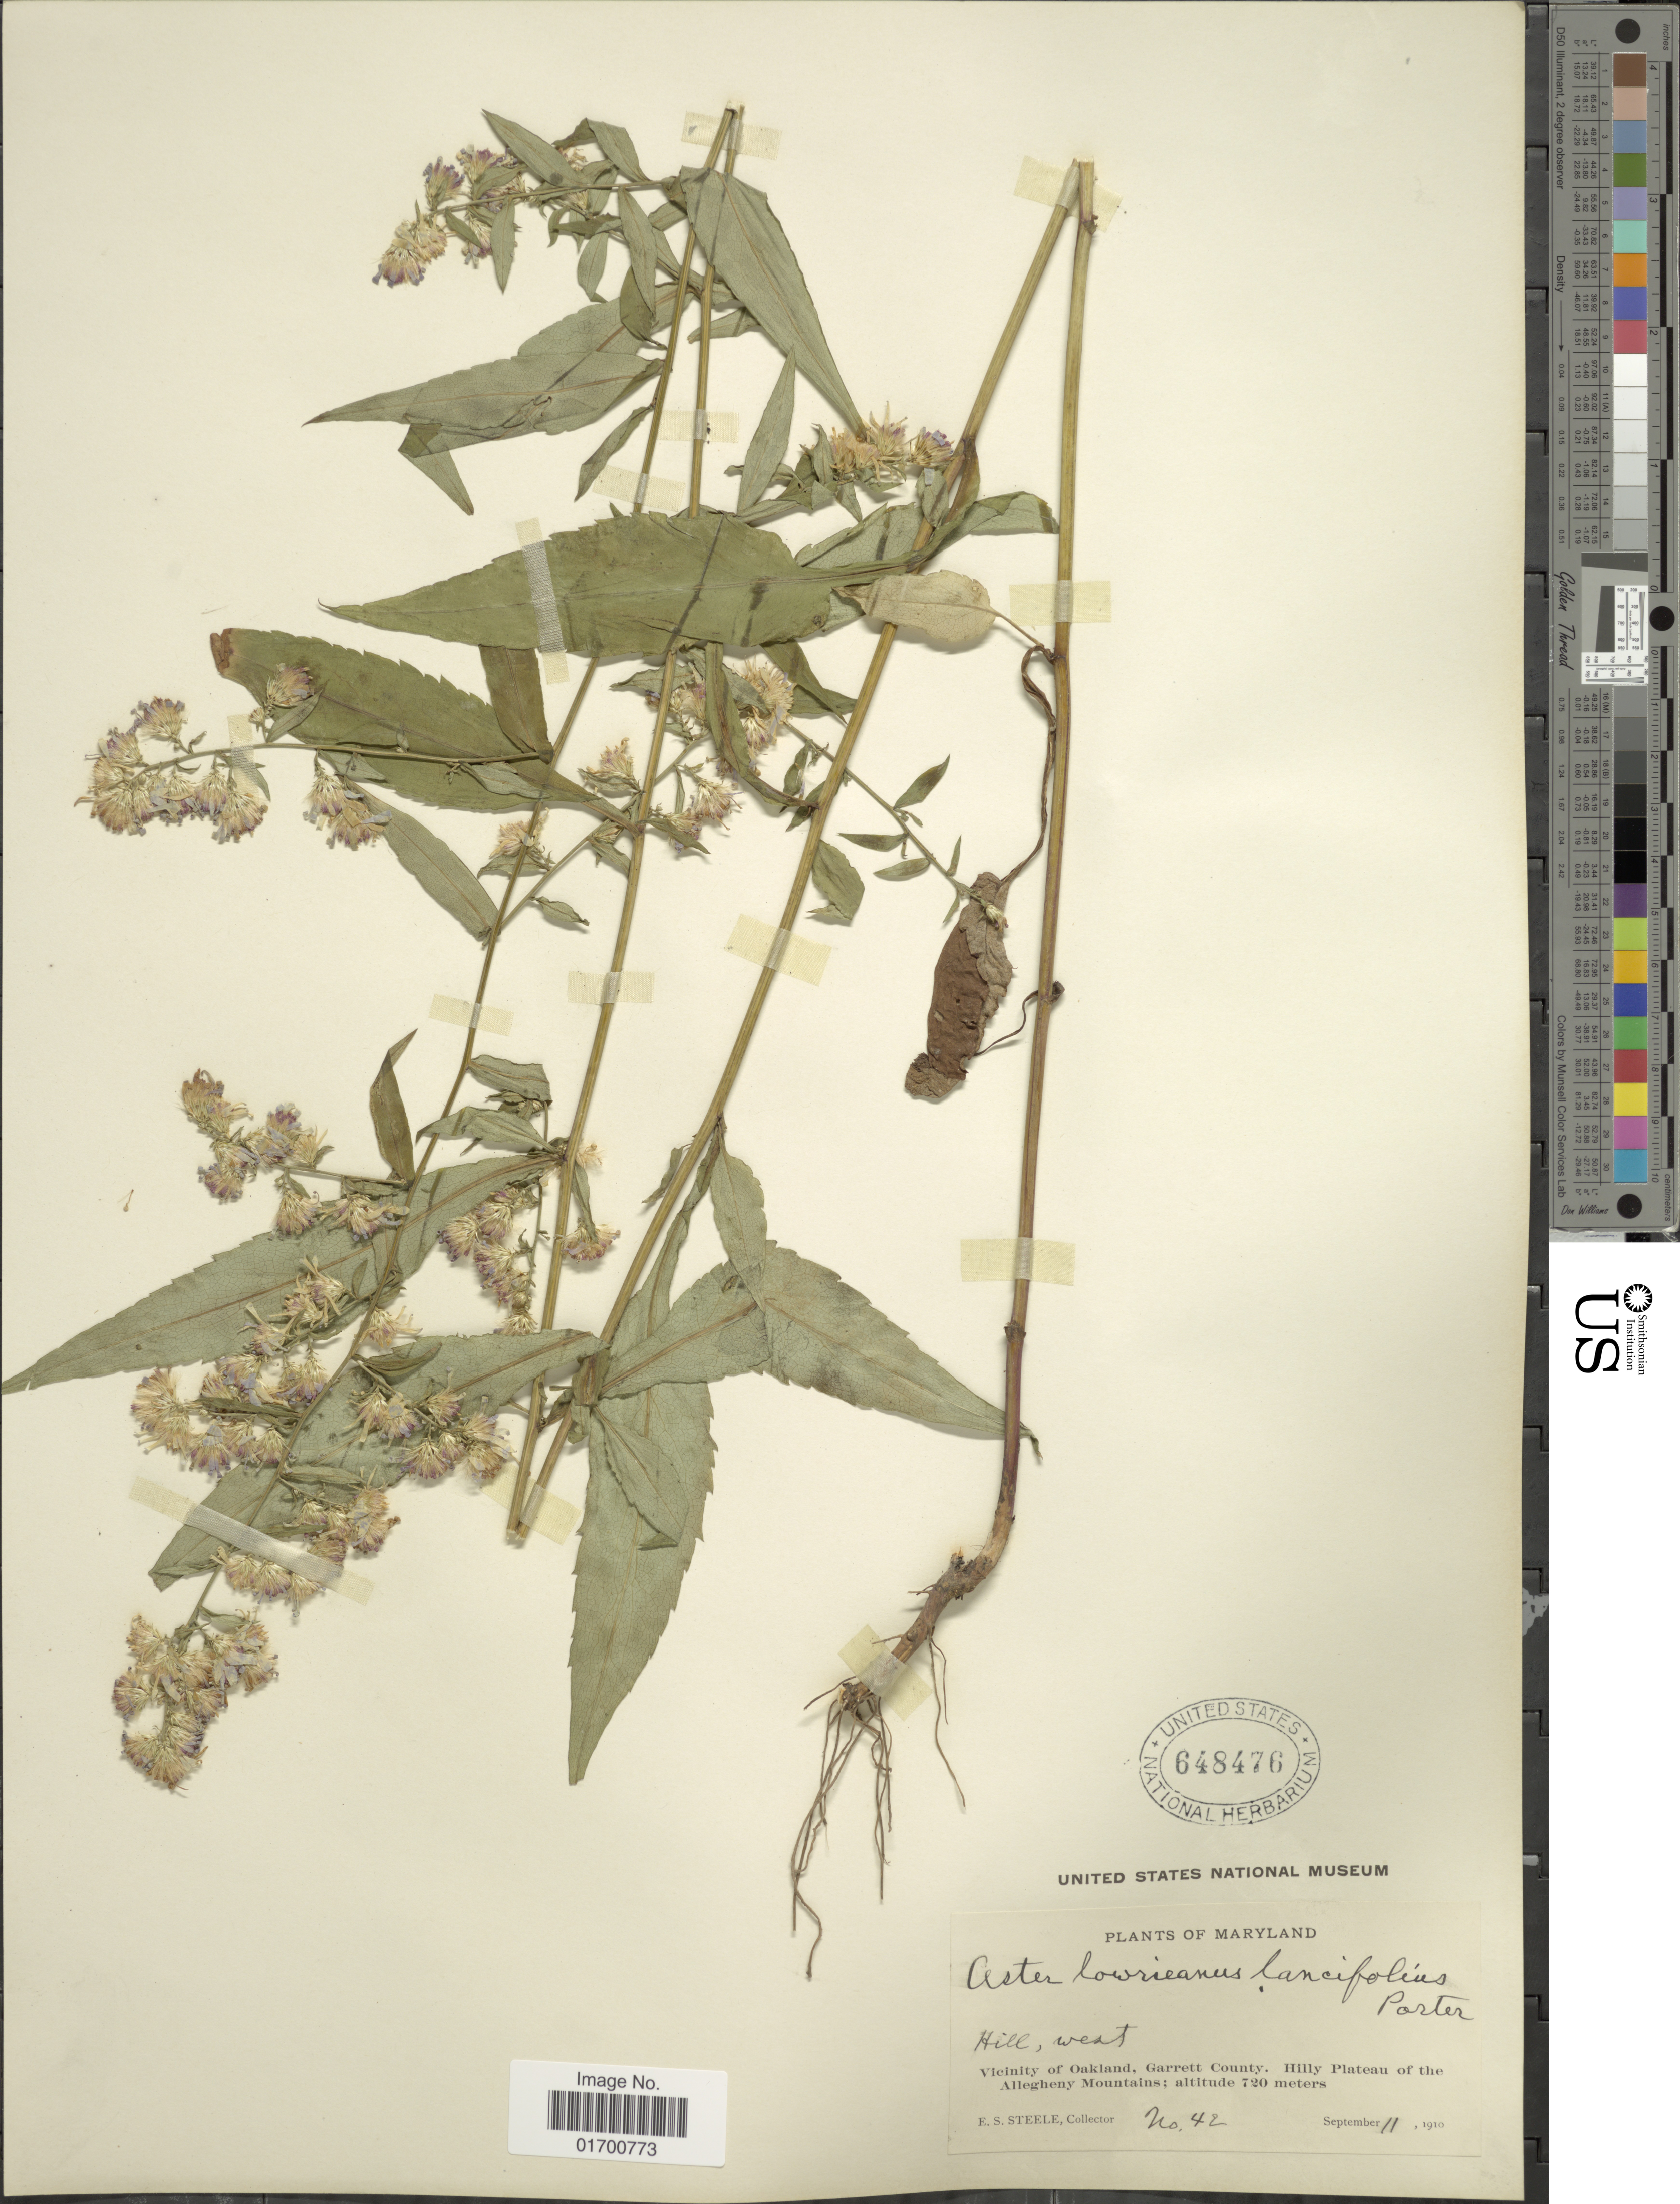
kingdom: Plantae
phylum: Tracheophyta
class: Magnoliopsida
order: Asterales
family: Asteraceae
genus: Symphyotrichum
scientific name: Symphyotrichum lowrieanum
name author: (Porter) G.L. Nesom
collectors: E. Steele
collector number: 42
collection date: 1910-09-11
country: United States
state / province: Maryland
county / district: Garrett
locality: Vicinity of Oakland, Garrett County, Hilly Plateau of the Allegheny Mountains, Hill, west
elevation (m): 720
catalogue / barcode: US 648476